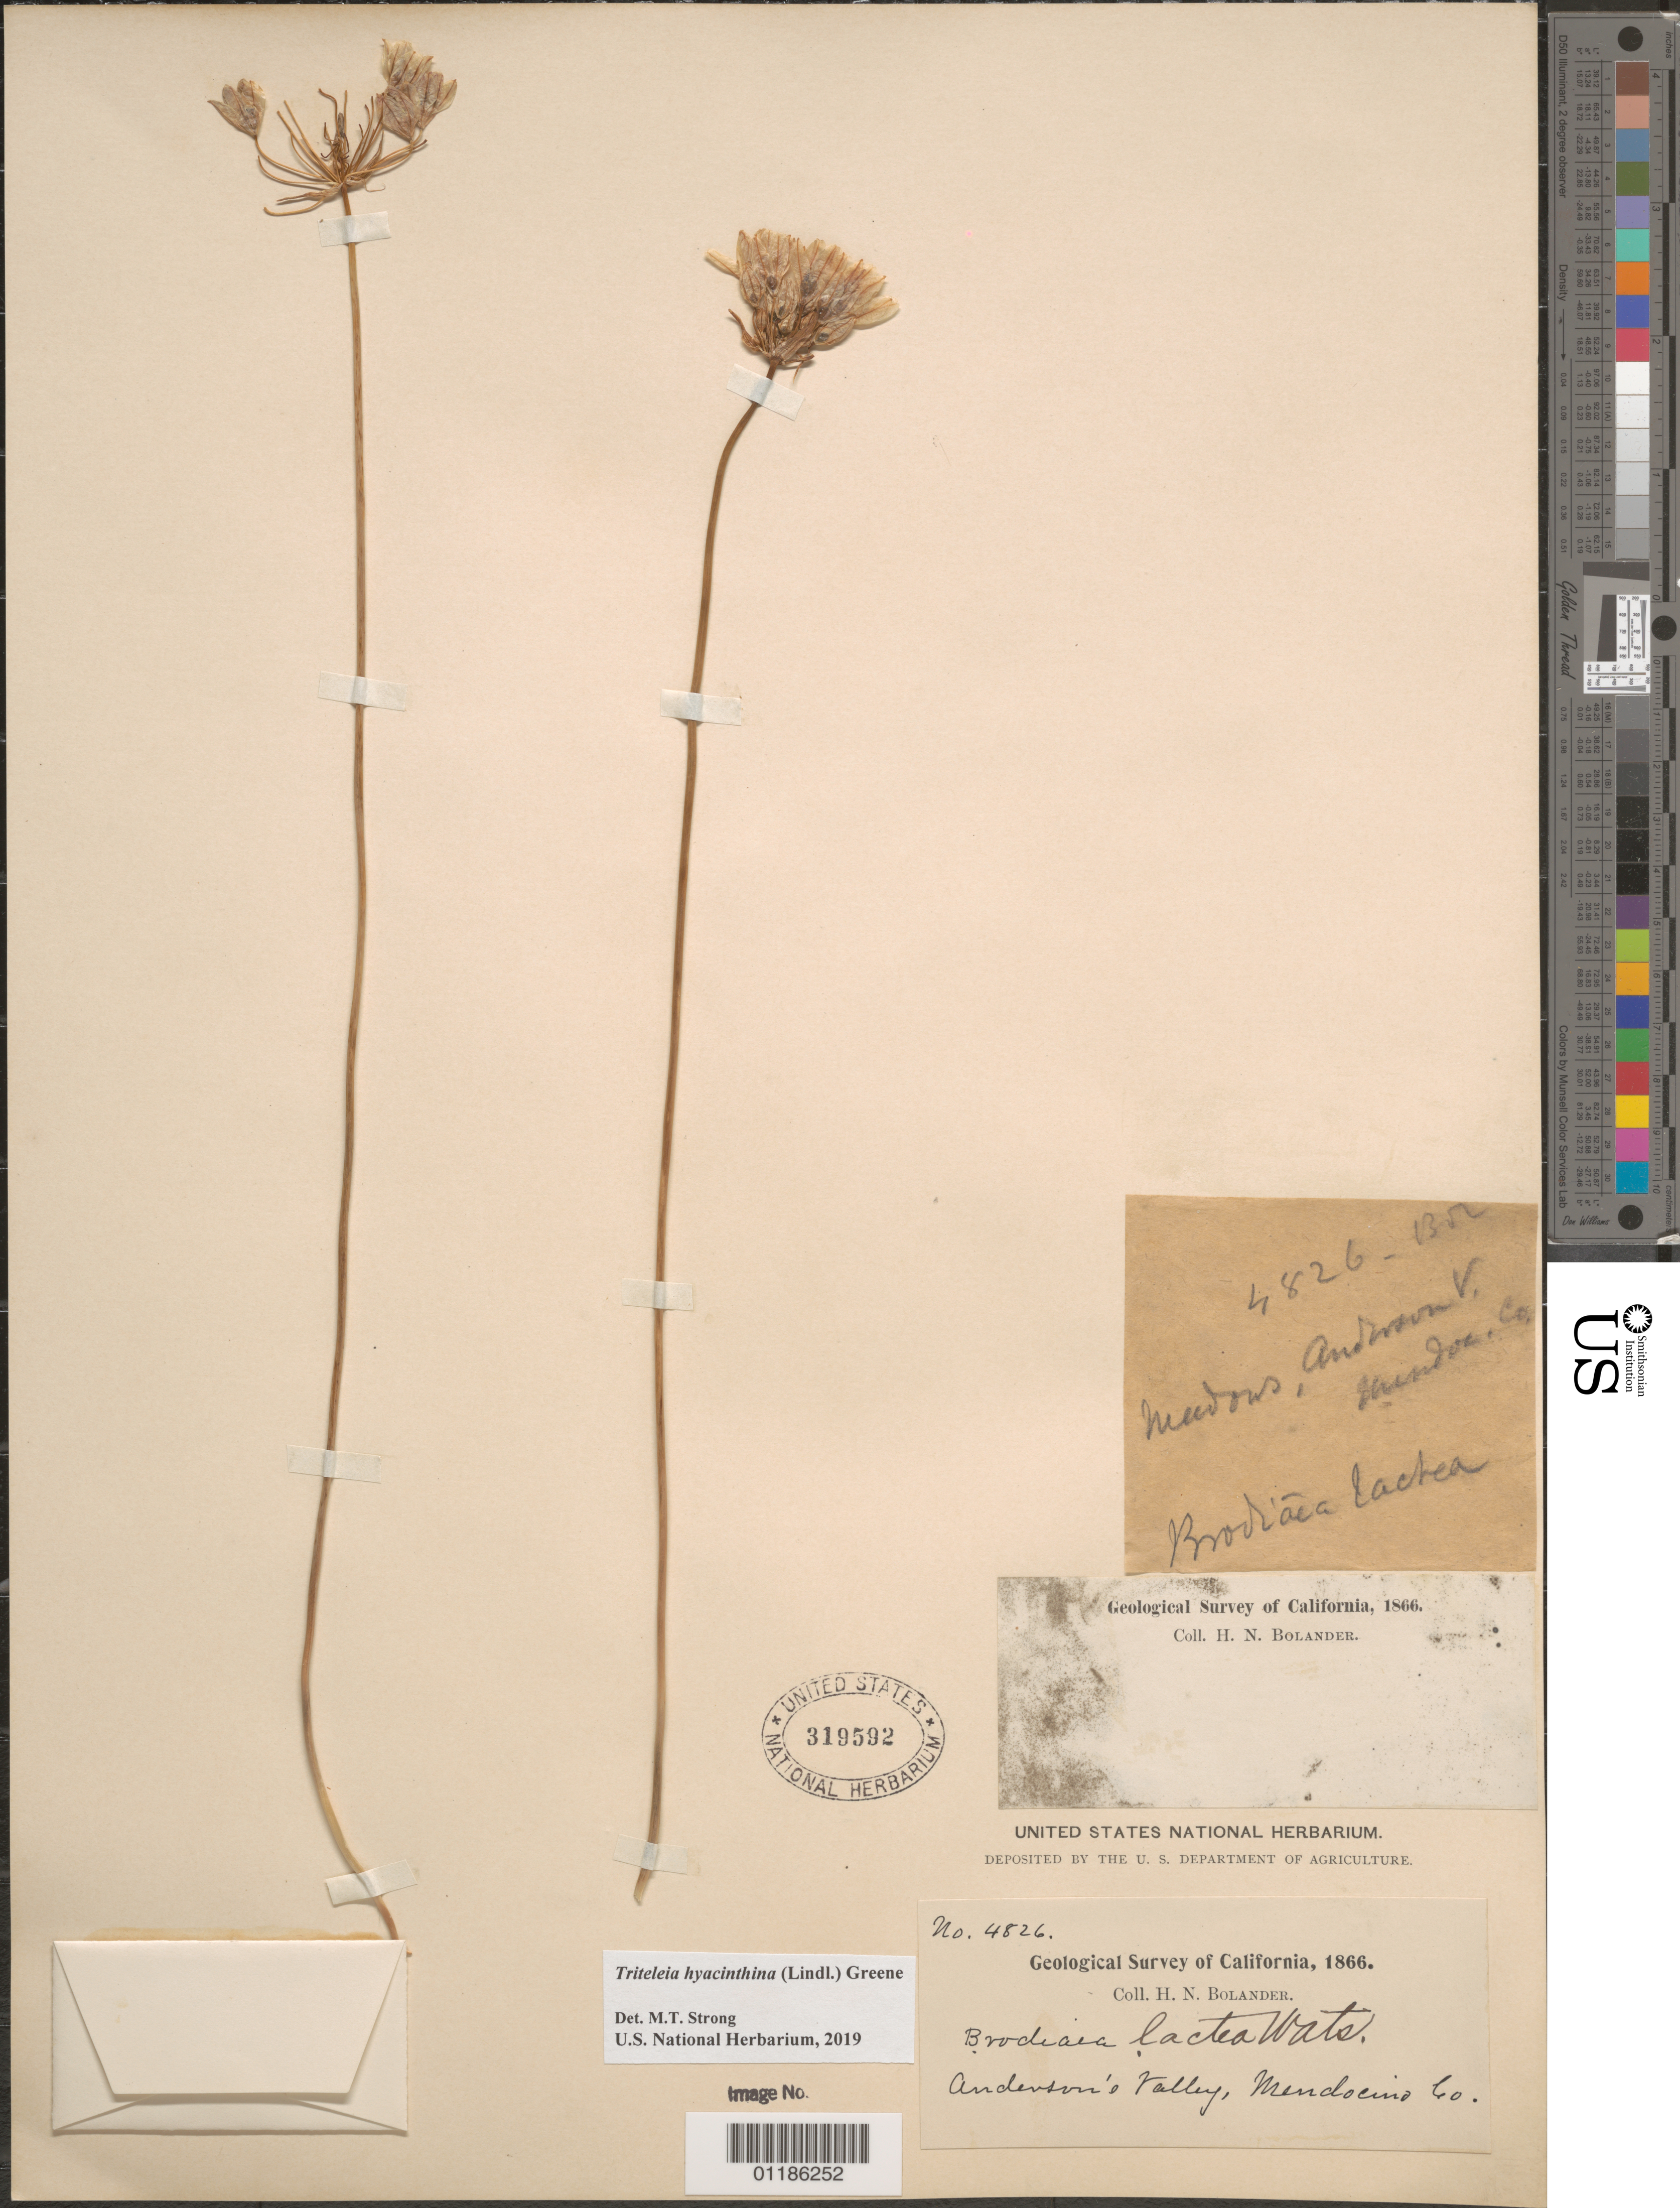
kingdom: Plantae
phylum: Tracheophyta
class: Liliopsida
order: Asparagales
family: Asparagaceae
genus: Triteleia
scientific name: Triteleia hyacinthina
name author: (Lindl.) Greene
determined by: Strong, Mark T., (BOT), Smithsonian Institution - National Museum of Natural History (UNITED STATES)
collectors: H. Bolander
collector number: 4826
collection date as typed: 1866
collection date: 1866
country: United States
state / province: California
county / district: Medocino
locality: Anderson's Valley.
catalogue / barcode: US 319592